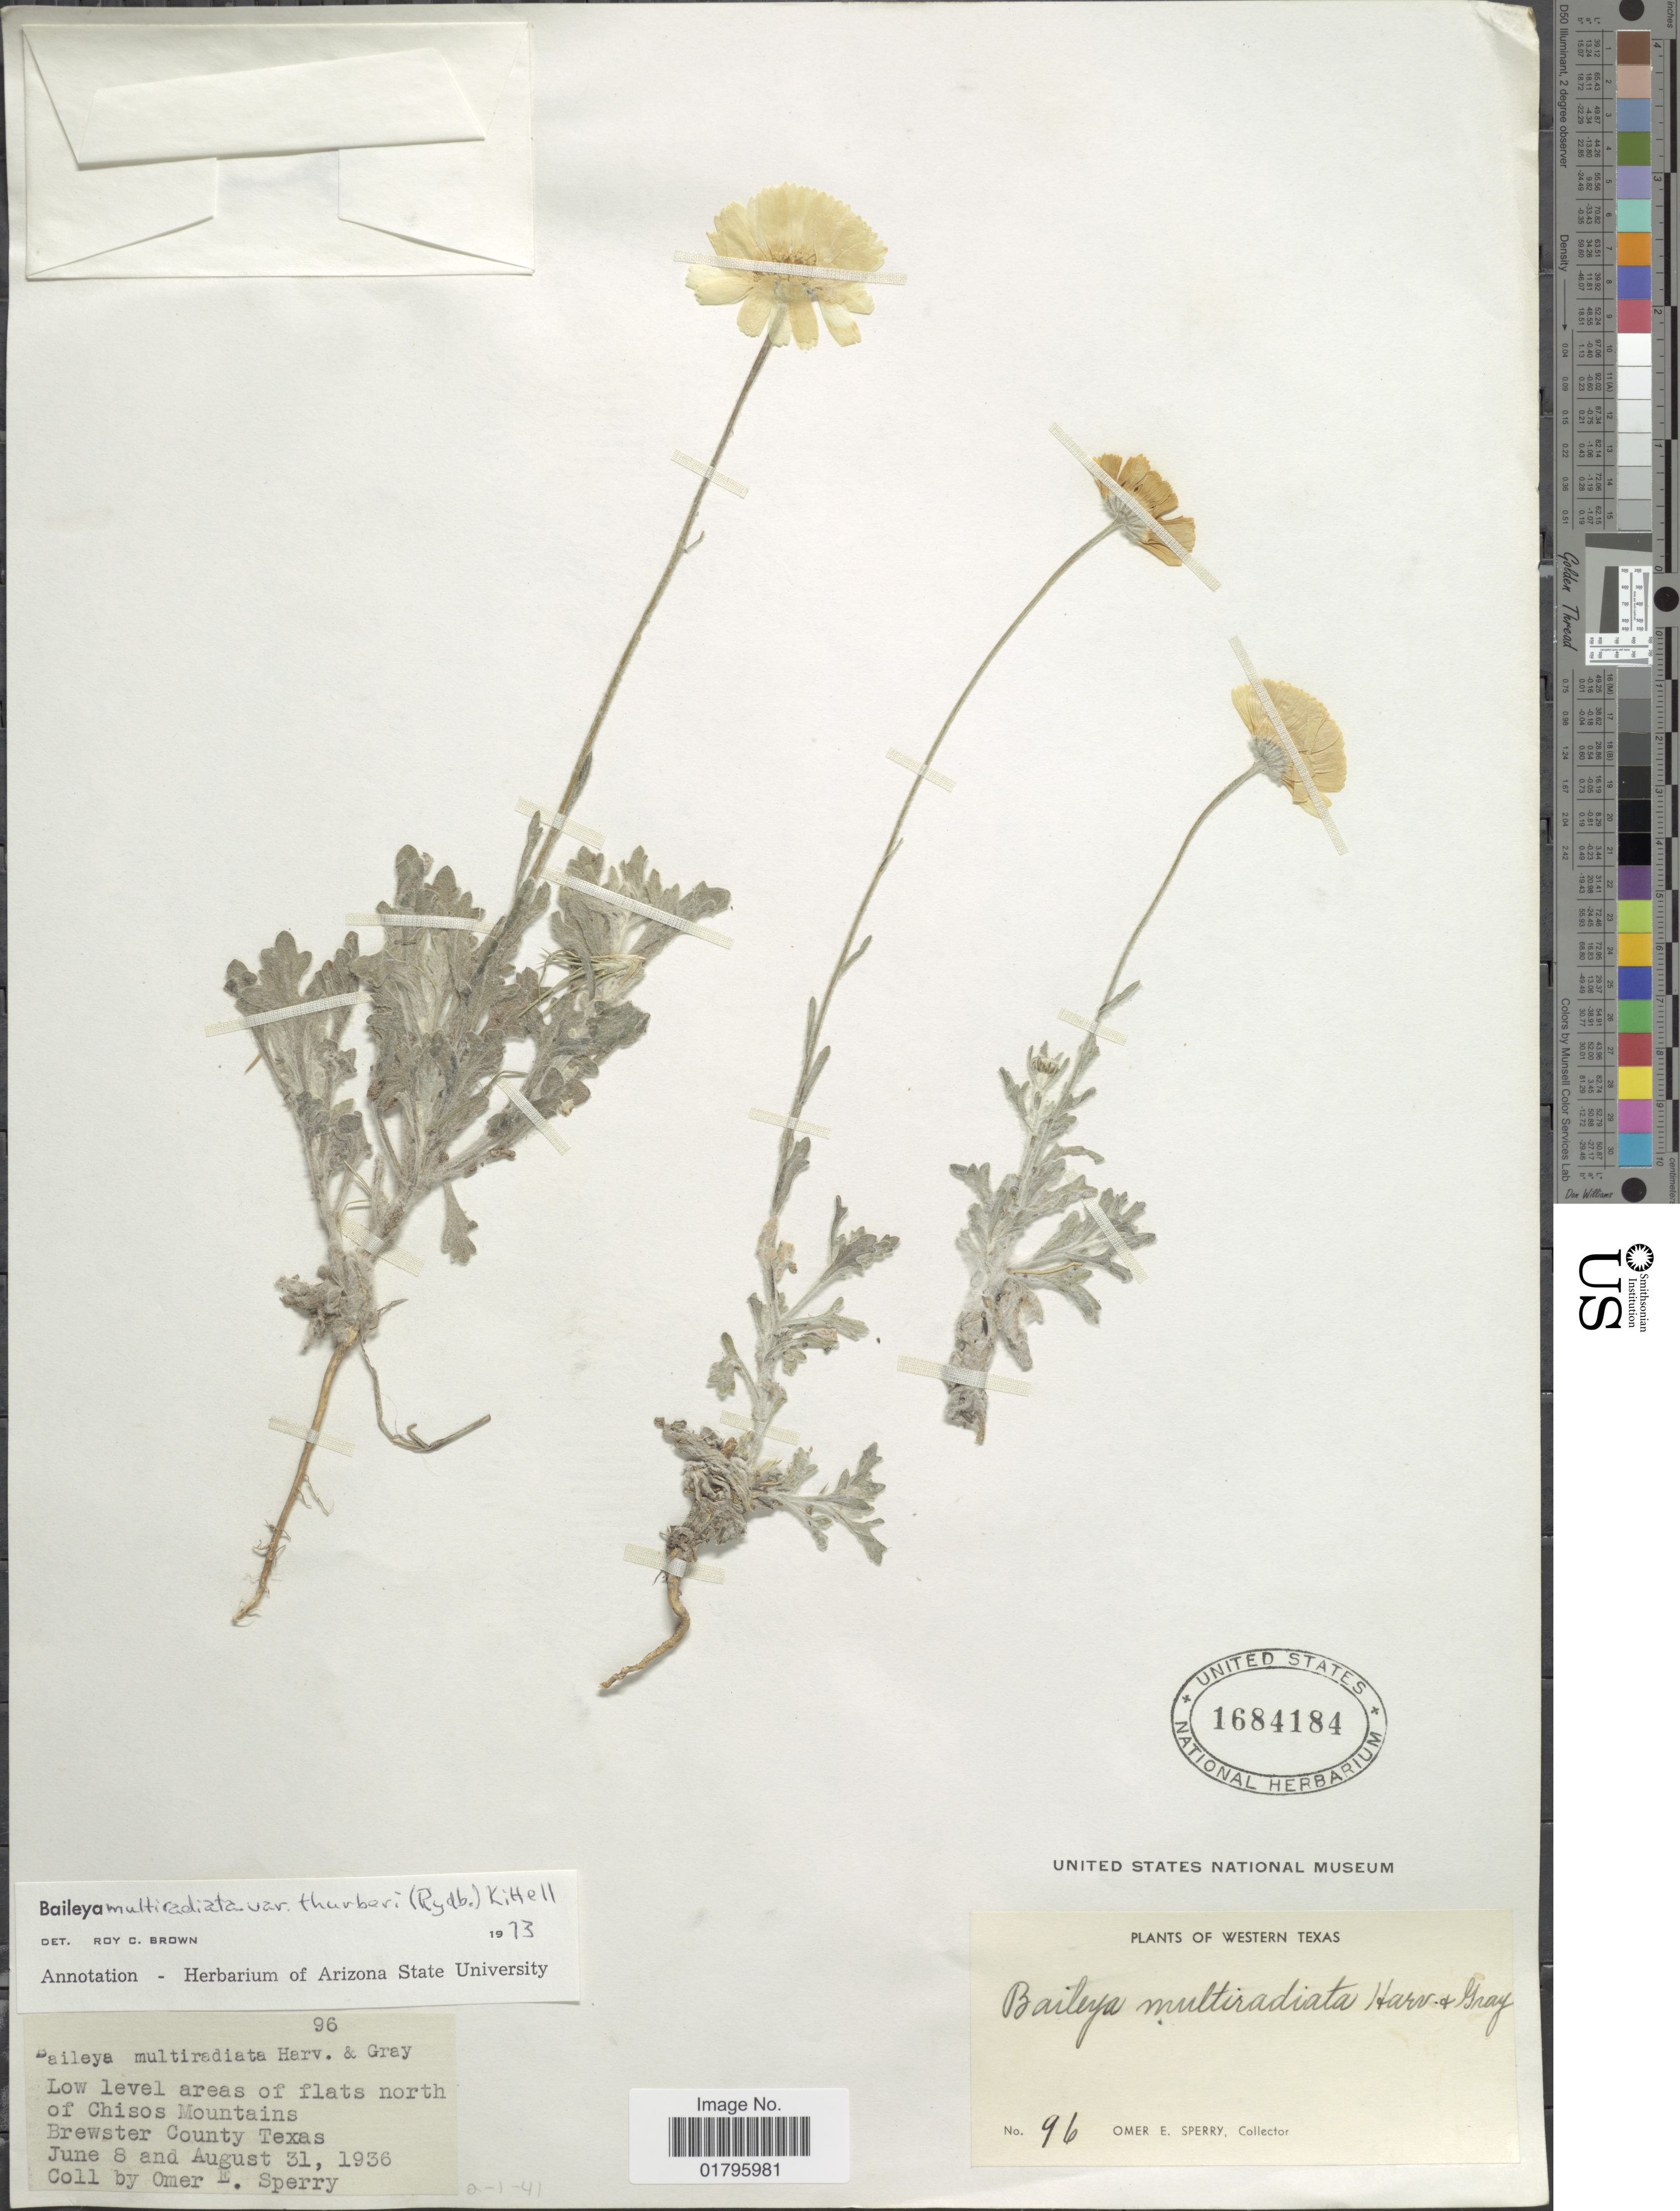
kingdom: Plantae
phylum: Tracheophyta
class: Magnoliopsida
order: Asterales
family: Asteraceae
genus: Baileya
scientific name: Baileya multiradiata var. thurberi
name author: (Rydb.) Kittell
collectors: O. E. Sperry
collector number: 96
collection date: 1936-08-31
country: United States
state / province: Texas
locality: Texas. Low level areas of flats north of Chisos Mountains. Brewster County Texas.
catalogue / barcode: US 1684184